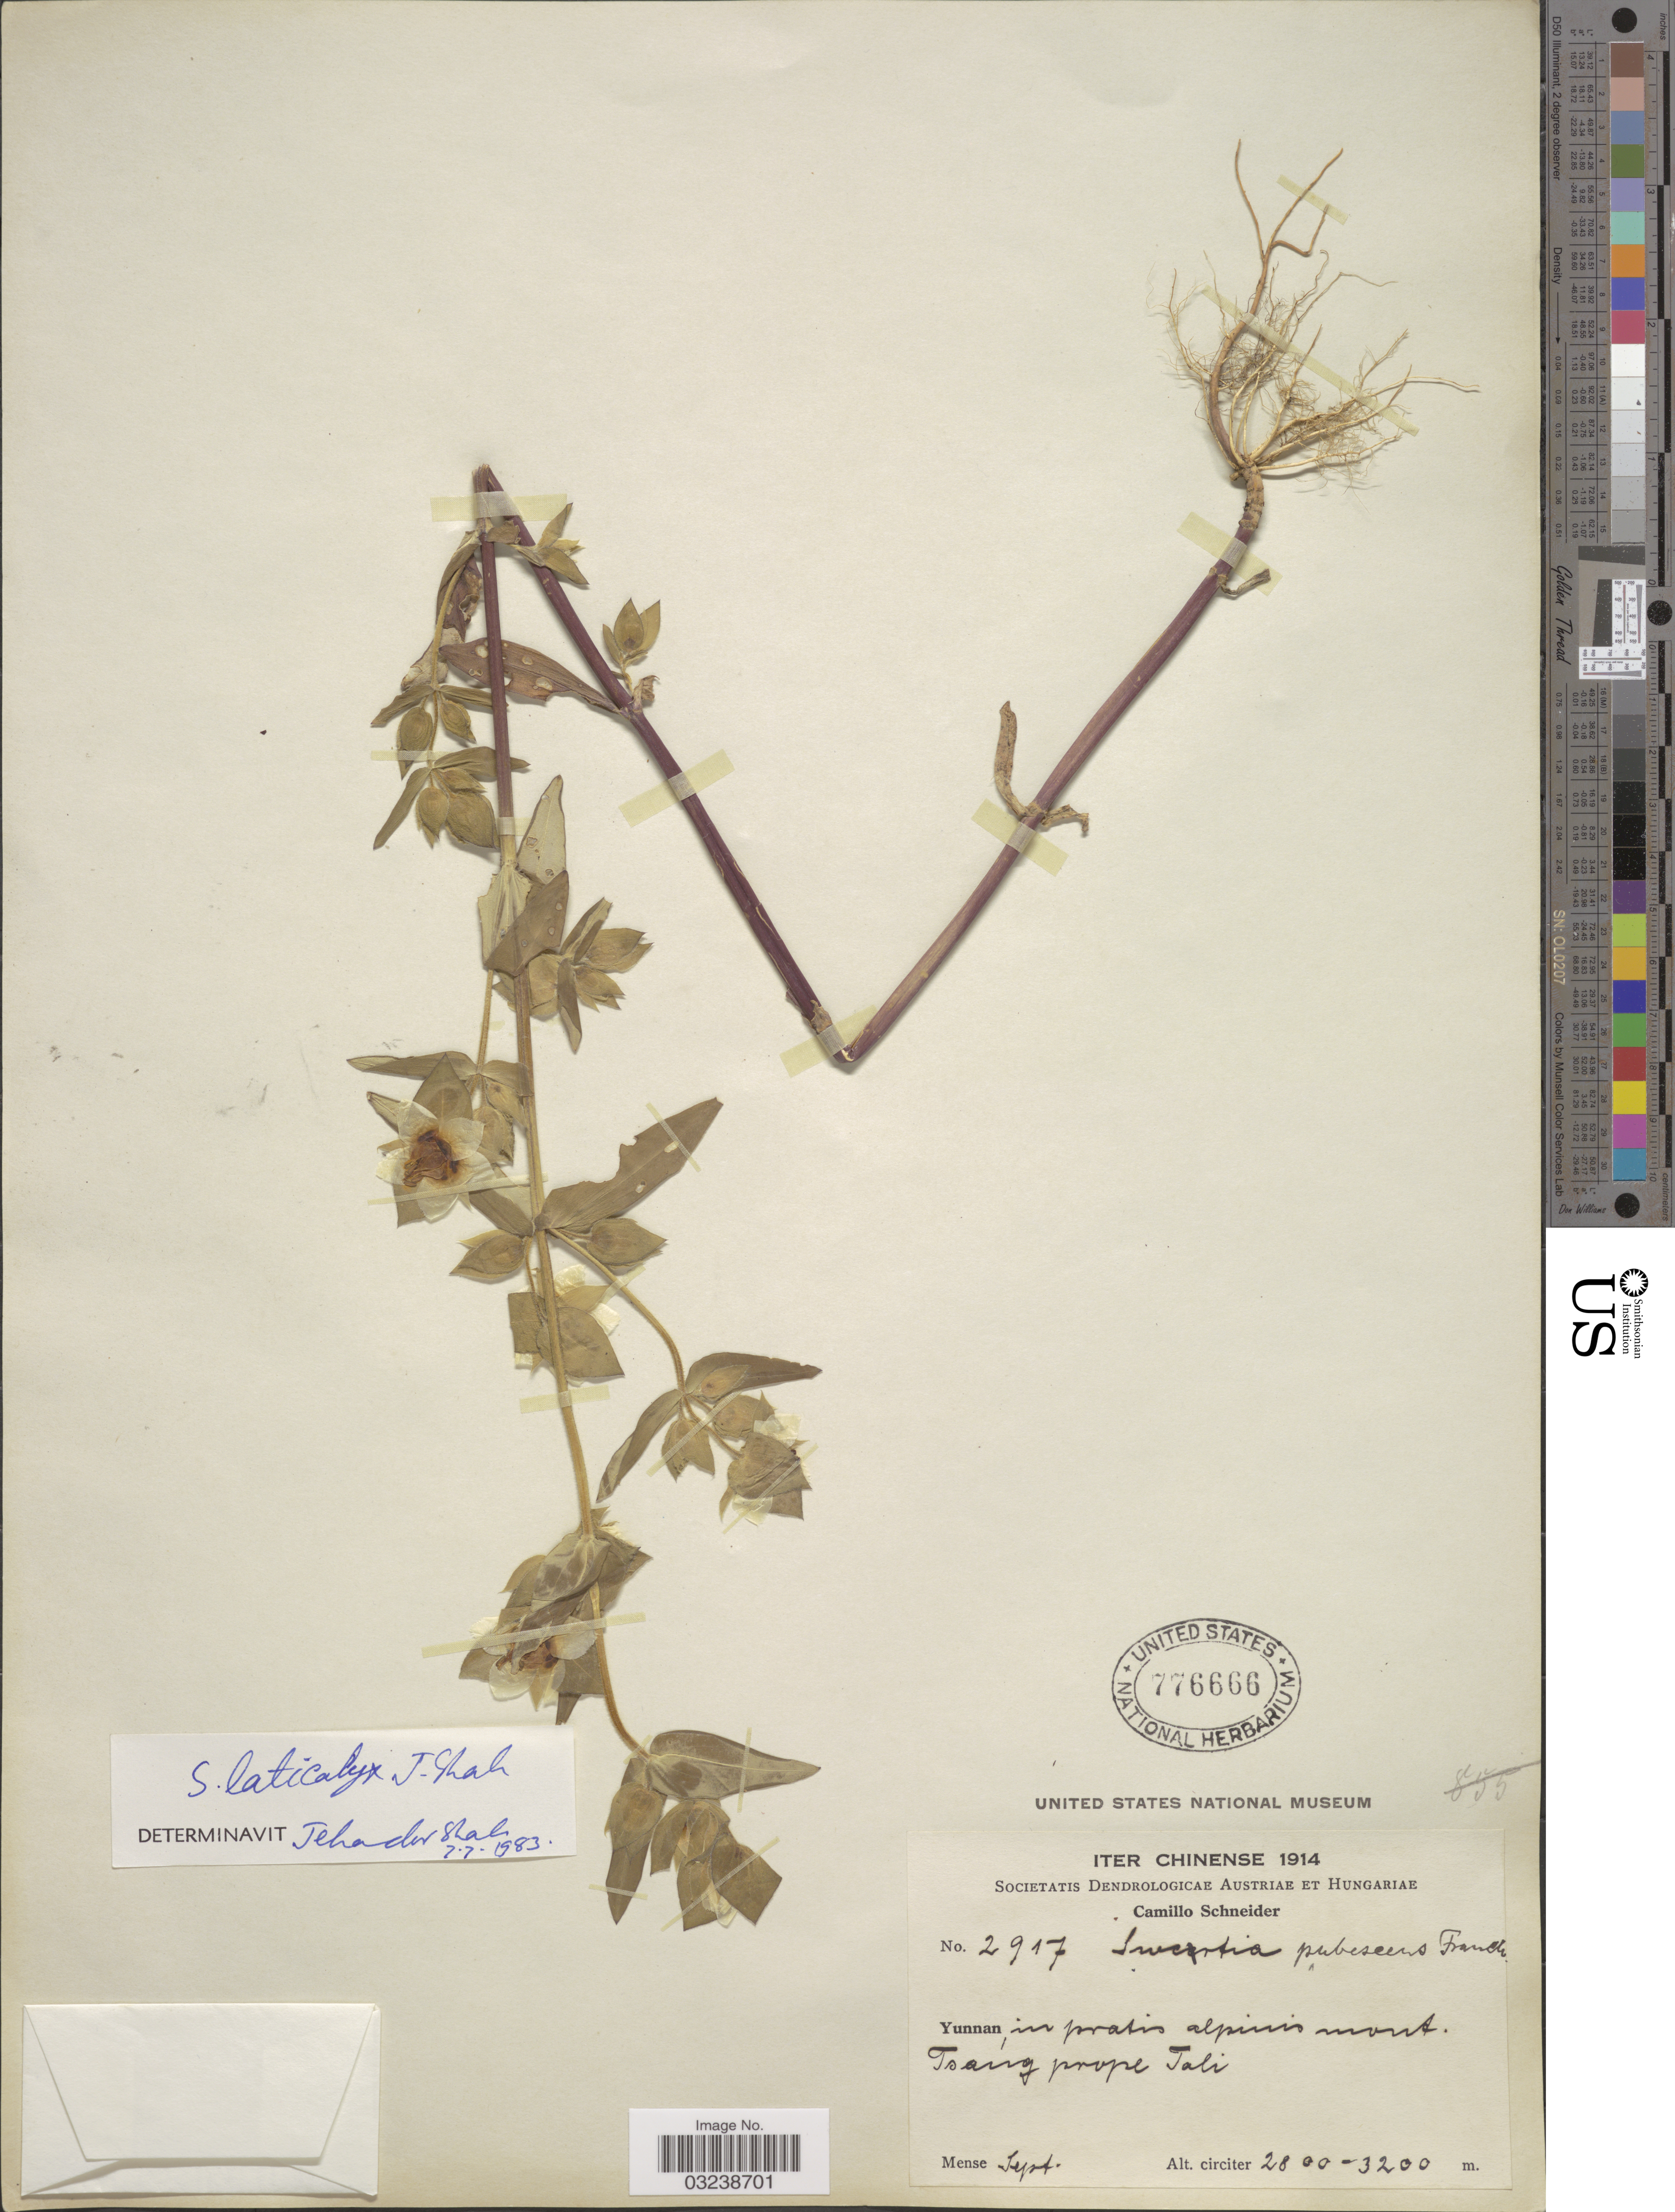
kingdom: Plantae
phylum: Tracheophyta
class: Magnoliopsida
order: Gentianales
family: Gentianaceae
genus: Swertia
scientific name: Swertia laticalyx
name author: J. Shah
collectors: C. K. Schneider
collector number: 2917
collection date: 1914-09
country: China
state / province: Yunnan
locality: In pratis alpinis mont. Tsang prope Tali.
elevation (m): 2800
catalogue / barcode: US 776666